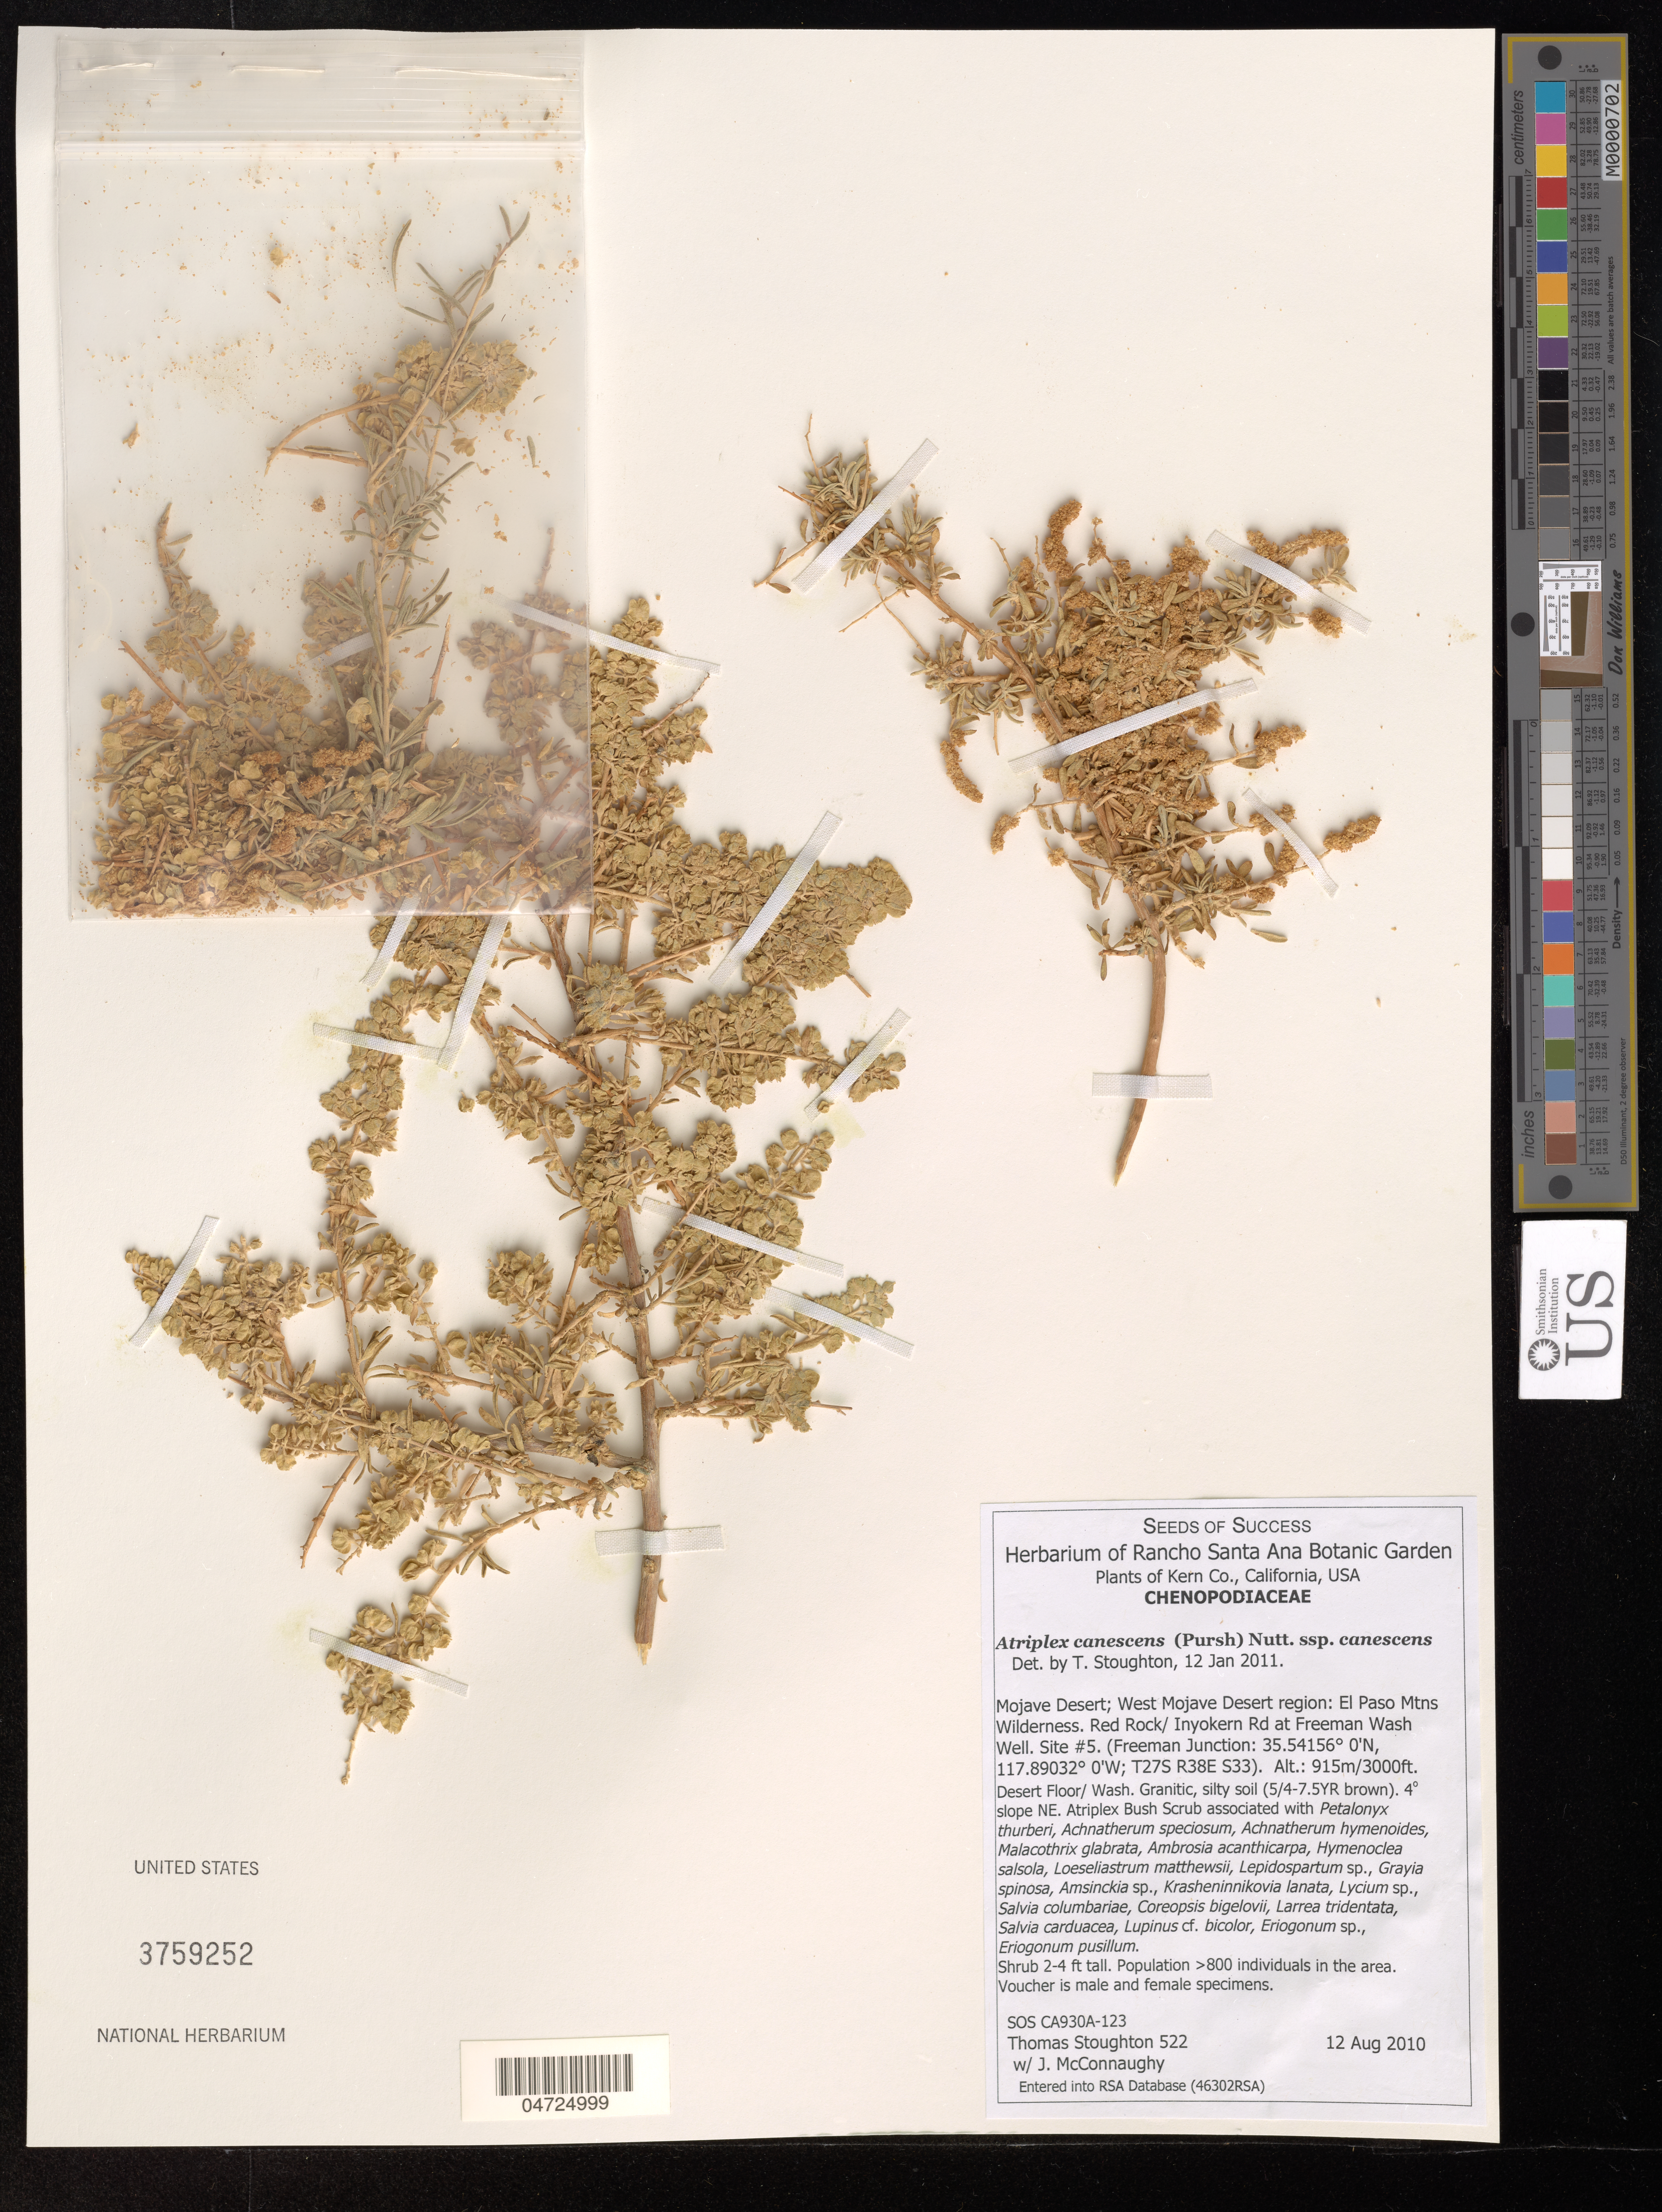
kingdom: Plantae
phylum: Tracheophyta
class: Magnoliopsida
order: Caryophyllales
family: Amaranthaceae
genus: Atriplex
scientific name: Atriplex canescens subsp. canescens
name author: (Pursh) Nutt.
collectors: T. Stoughton & J. McConnaughy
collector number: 522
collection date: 2010-08-12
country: United States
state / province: California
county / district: Kern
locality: Kern Co. Mojave Desert; West Mojave Desrt region: El Paso Mtns Wilderness. Red Rock/ Inyokern Rd at Freeman Wash Well. Site #5. T27S R38E S33.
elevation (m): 915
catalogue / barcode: US 3759252